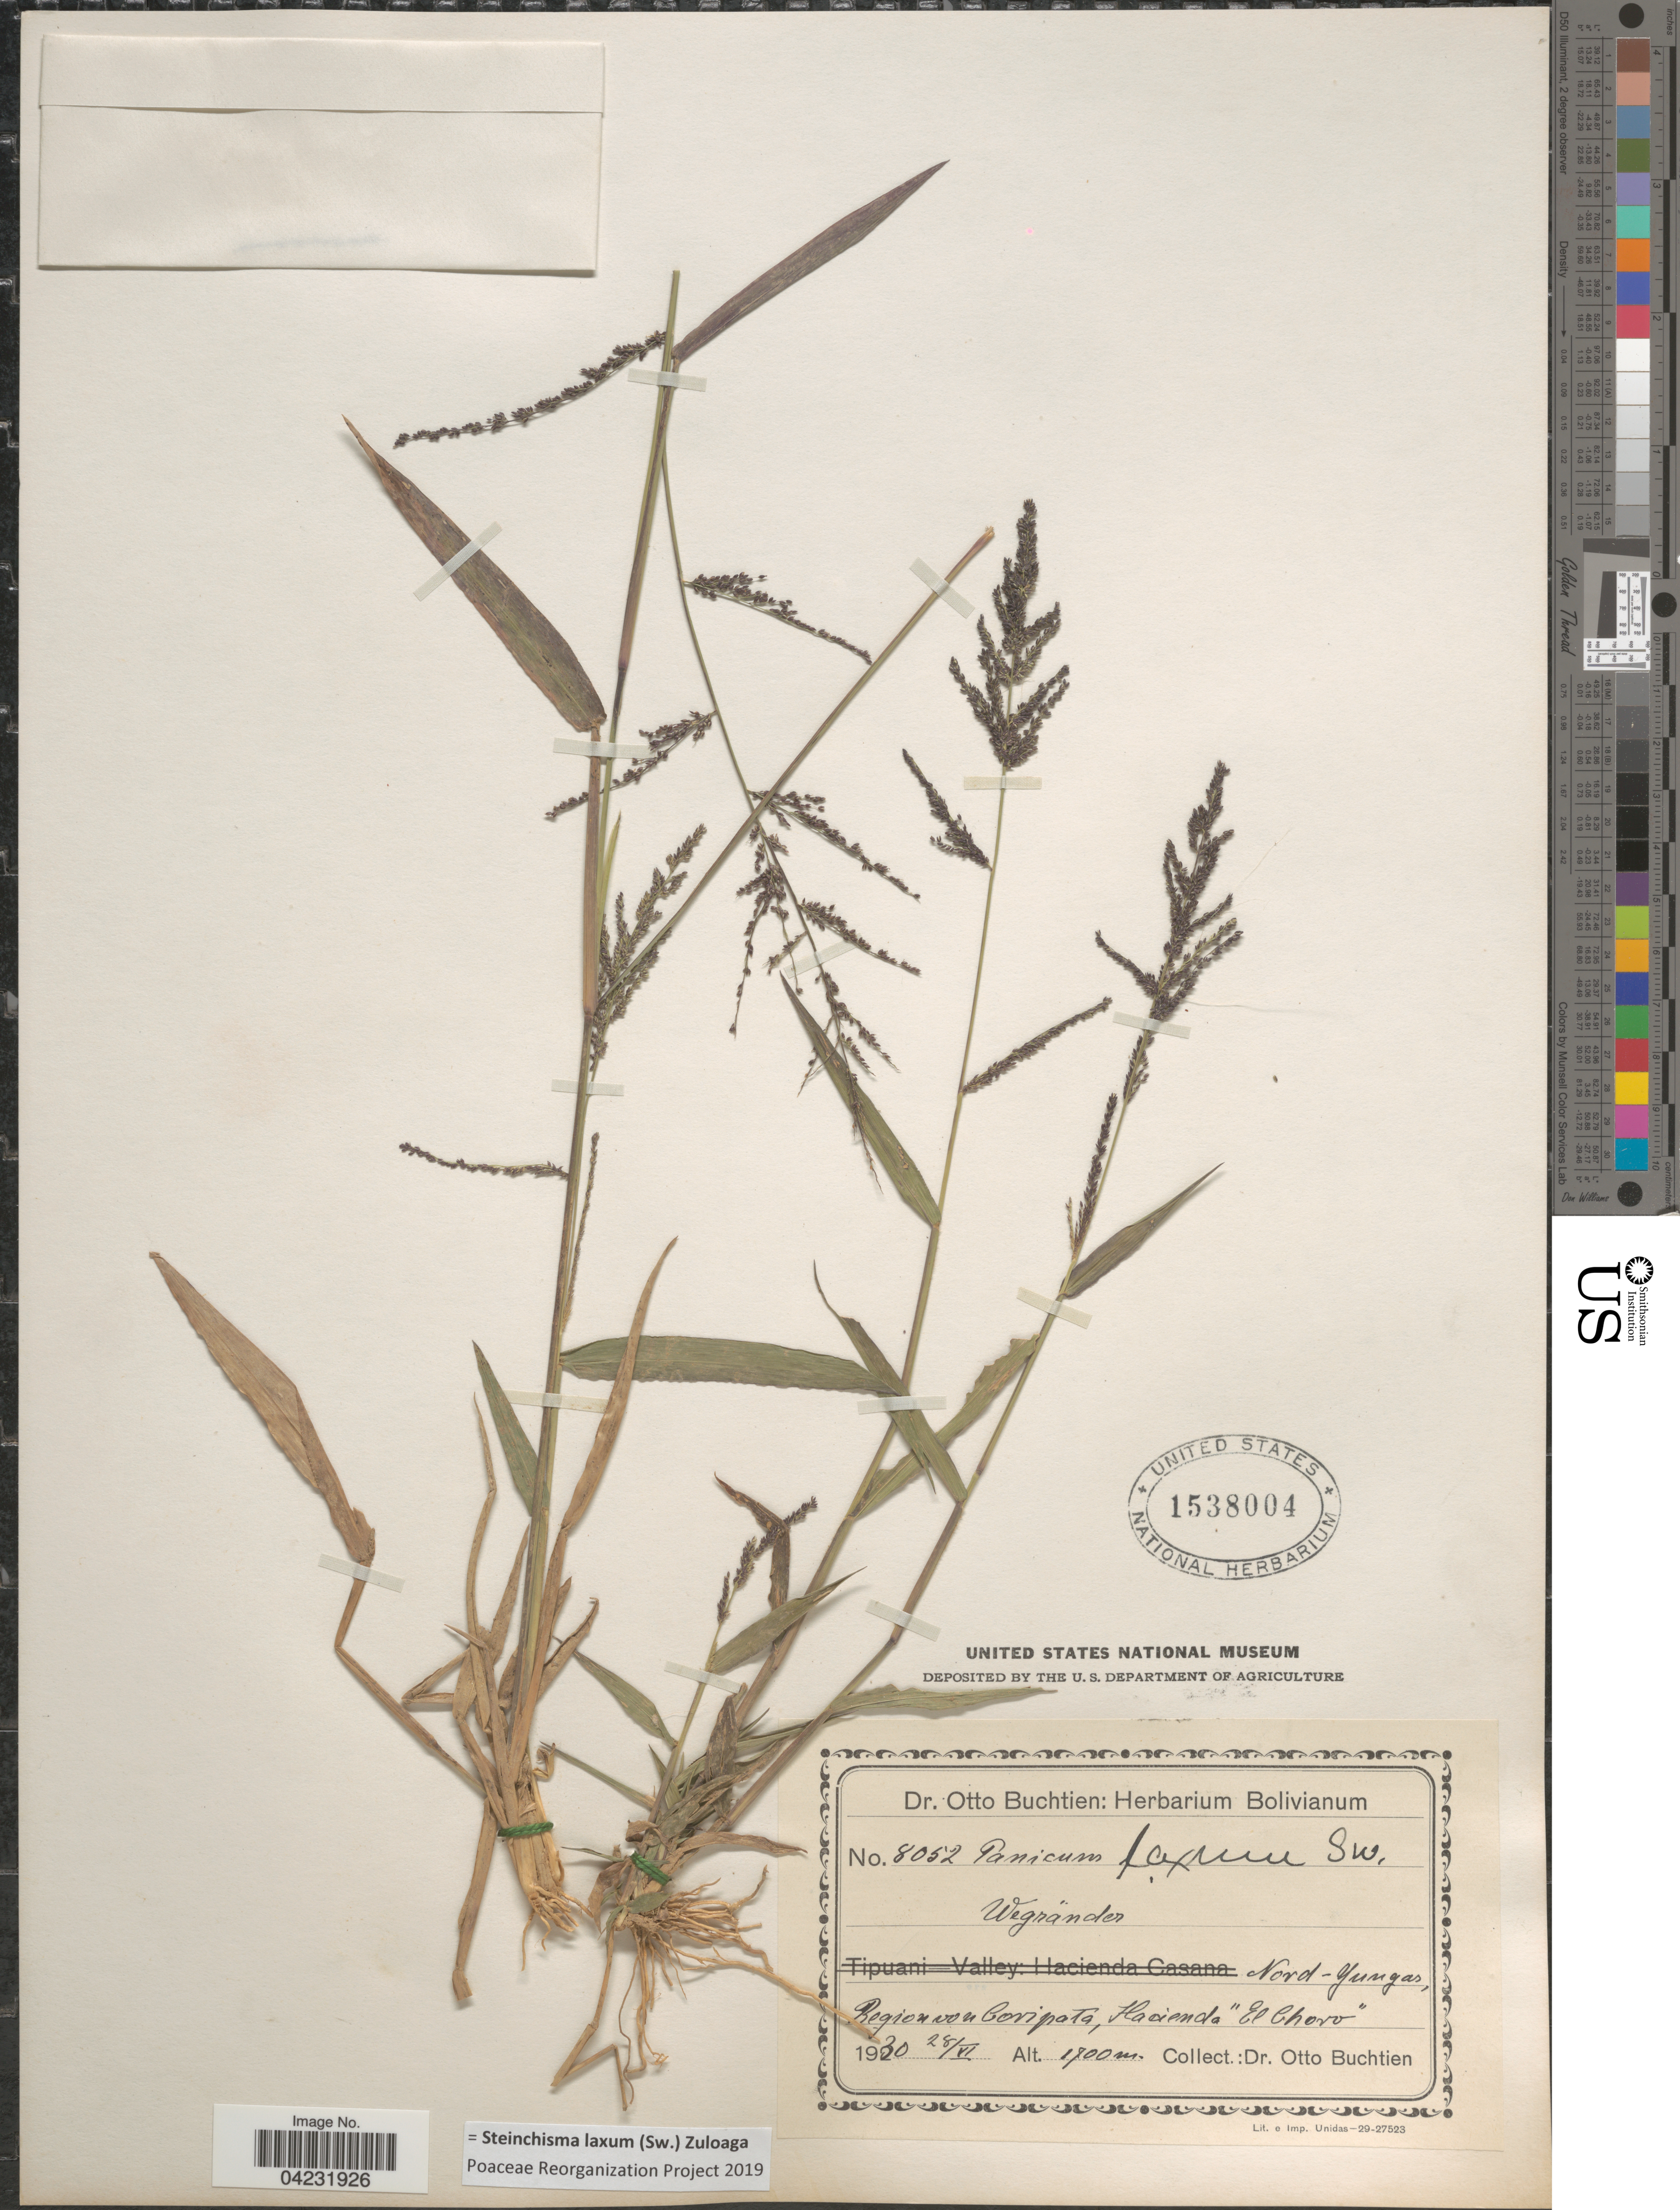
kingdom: Plantae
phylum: Tracheophyta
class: Liliopsida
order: Poales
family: Poaceae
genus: Steinchisma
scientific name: Steinchisma laxum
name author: (Sw.) Zuloaga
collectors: O. Buchtien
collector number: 8052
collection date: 1930-06-28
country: Bolivia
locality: Region von Coripata, Hacienda "El Choro".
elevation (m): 1700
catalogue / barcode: US 1538004